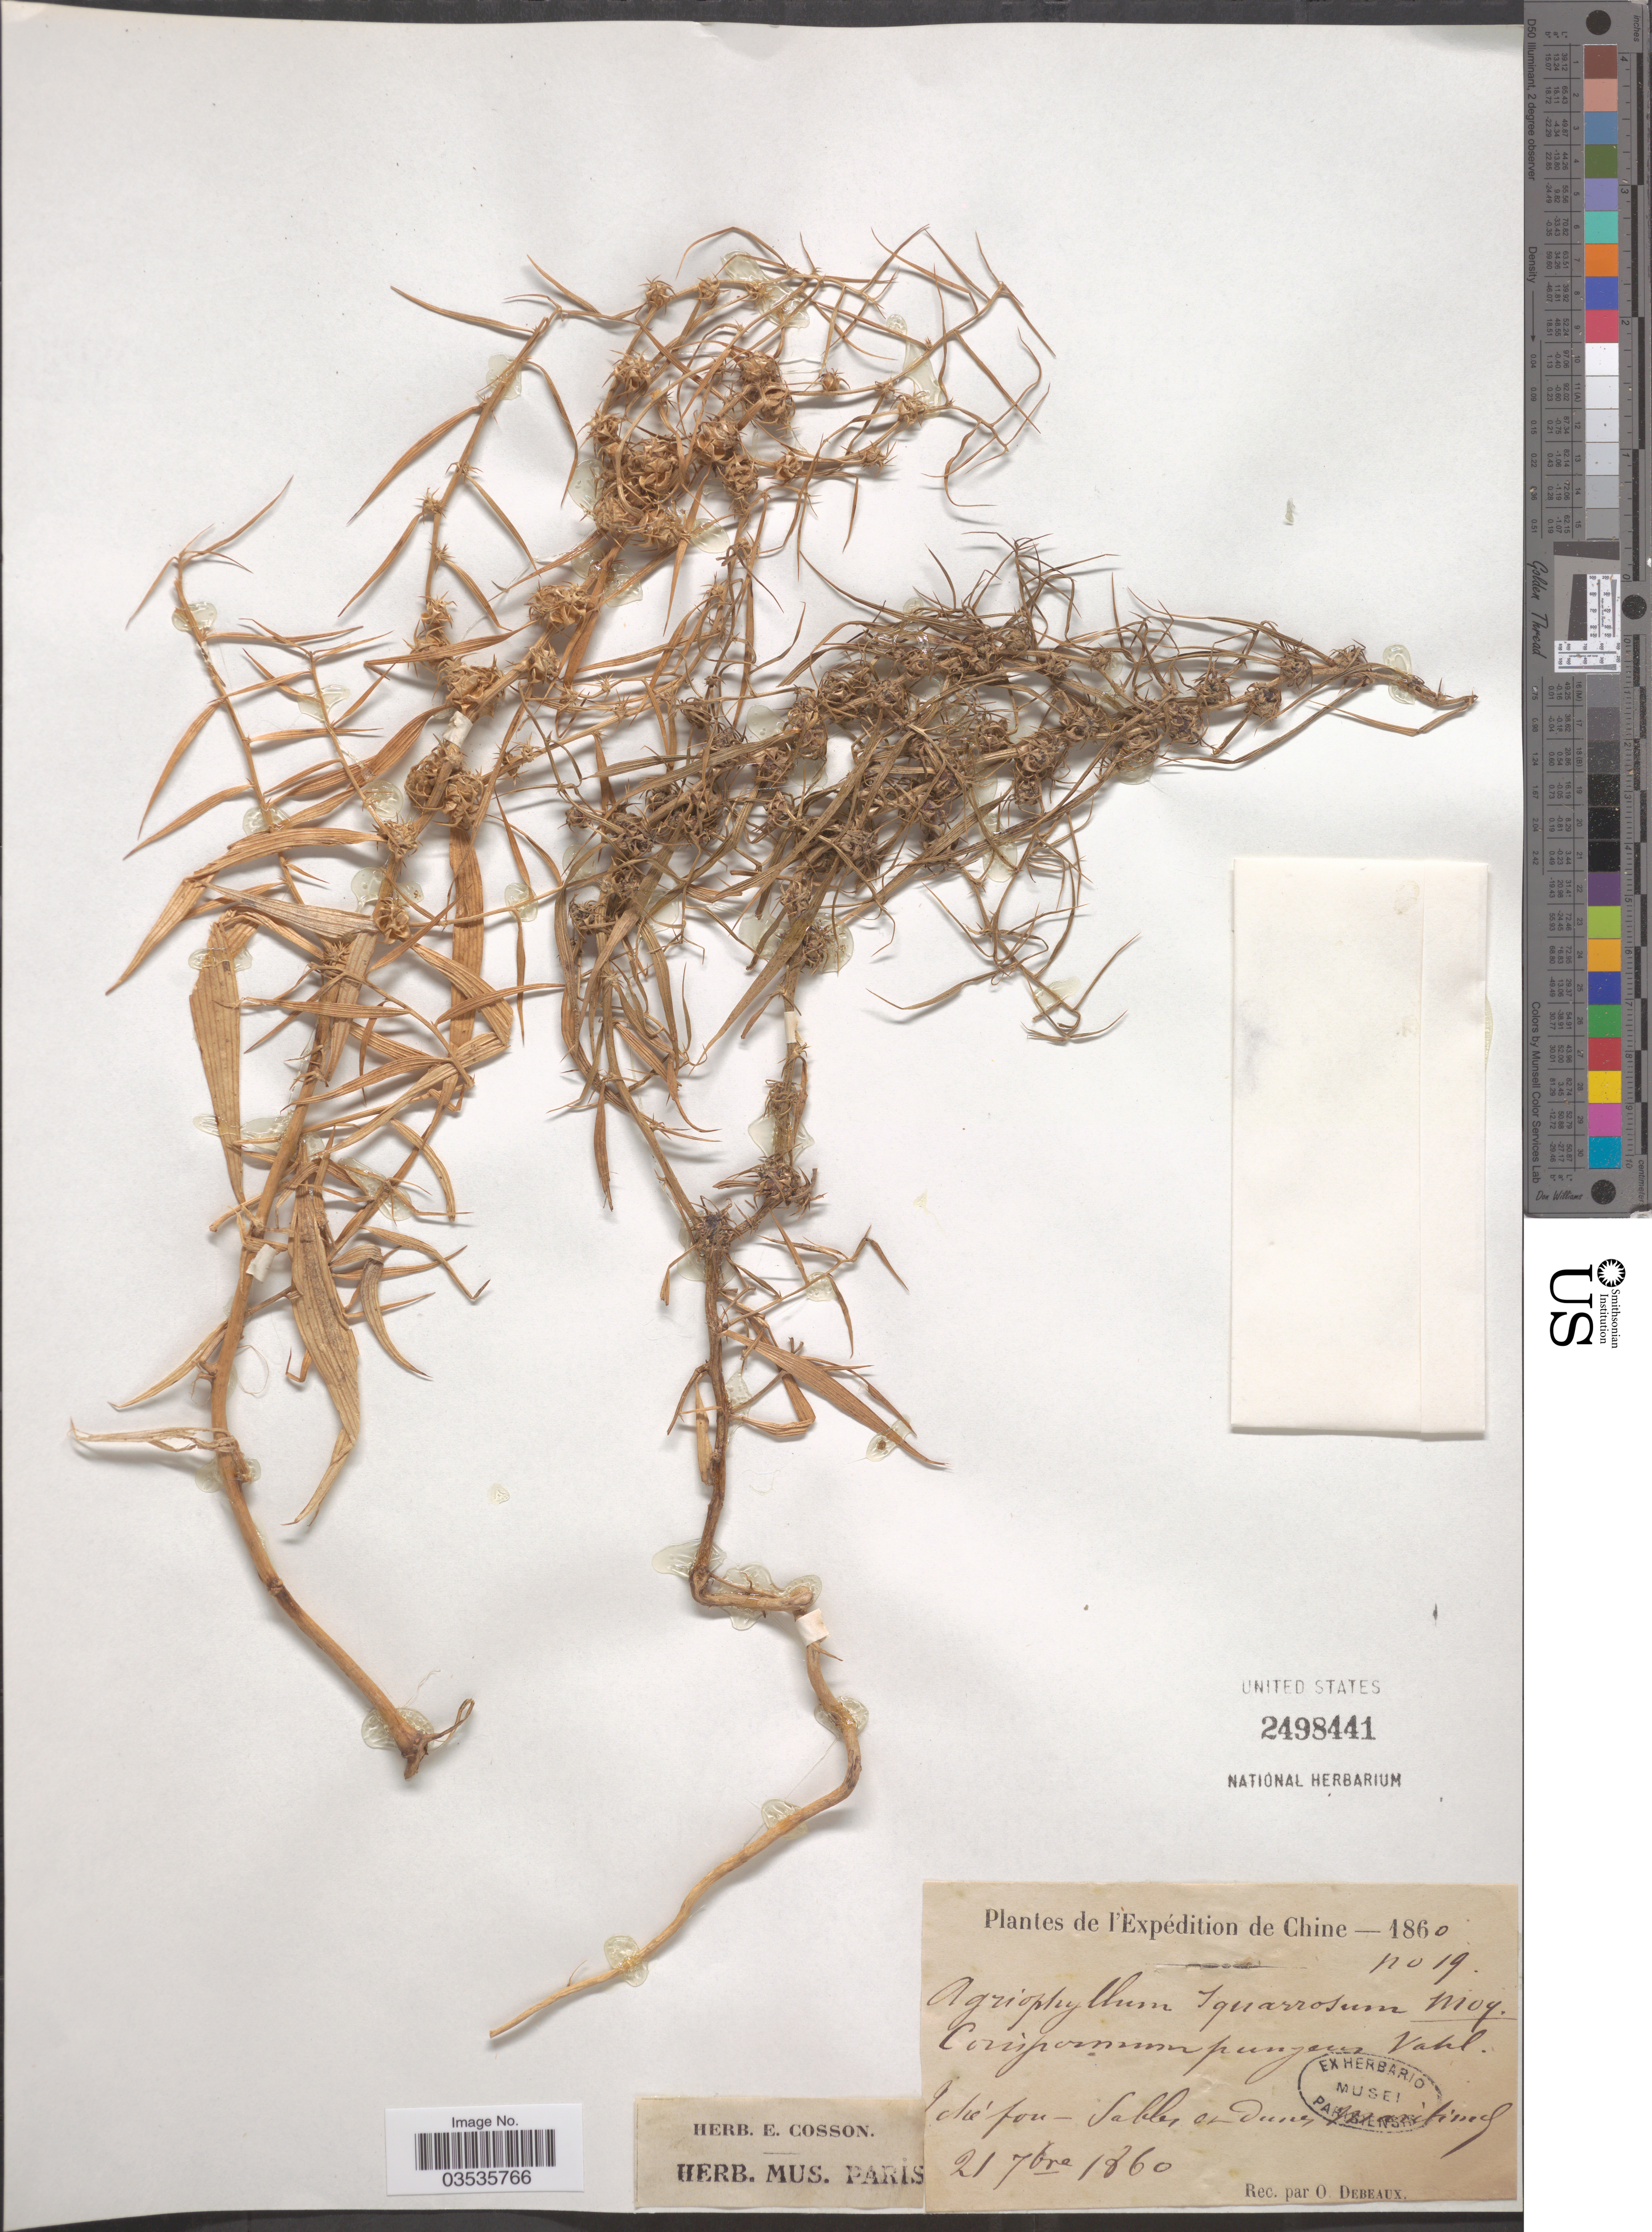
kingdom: Plantae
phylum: Tracheophyta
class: Magnoliopsida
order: Caryophyllales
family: Amaranthaceae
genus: Agriophyllum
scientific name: Agriophyllum squarrosum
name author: (L.) Moq.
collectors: O. Debeaux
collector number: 19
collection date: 1860-09-21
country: China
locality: Tchéfou.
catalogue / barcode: US 2498441